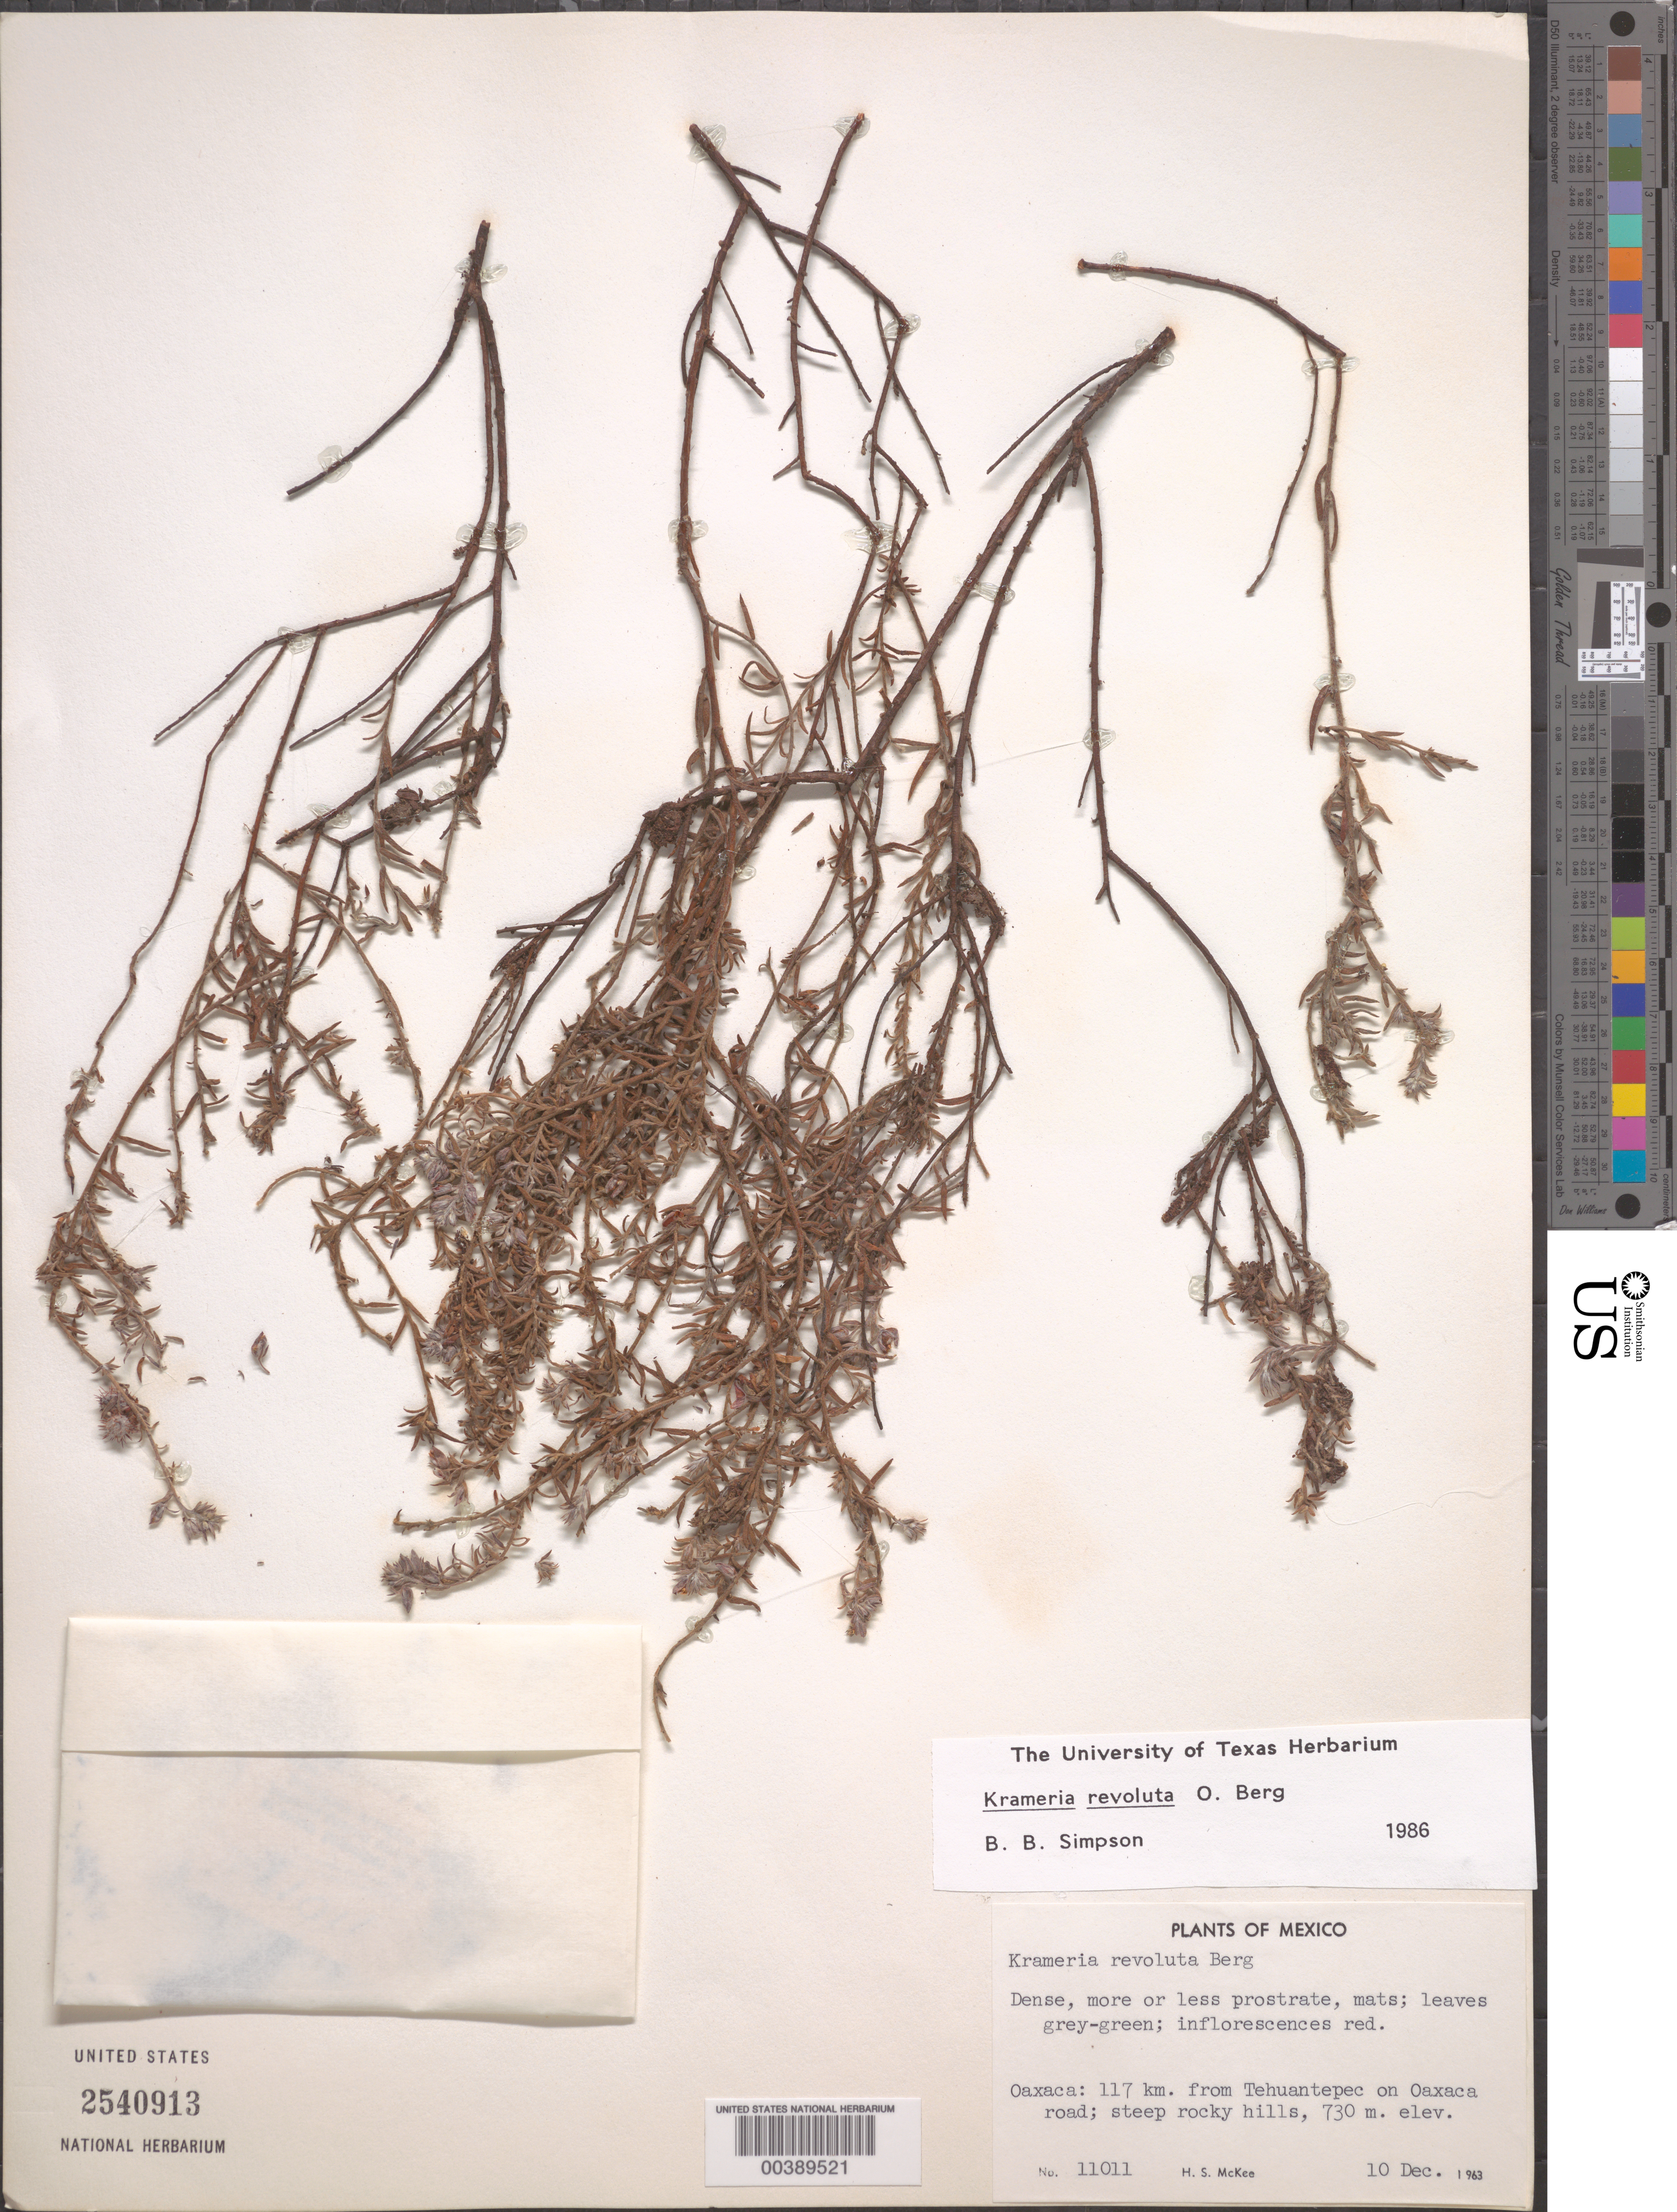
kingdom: Plantae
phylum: Tracheophyta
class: Magnoliopsida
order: Zygophyllales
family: Krameriaceae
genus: Krameria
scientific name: Krameria revoluta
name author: O. Berg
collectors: H. S. MacKee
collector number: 11011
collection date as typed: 10 Dec 1963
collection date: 1963-12-10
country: Mexico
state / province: Oaxaca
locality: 117 km from Tehuantepec on Oaxaca road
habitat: Steep rocky hills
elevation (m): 730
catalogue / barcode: US 2540913